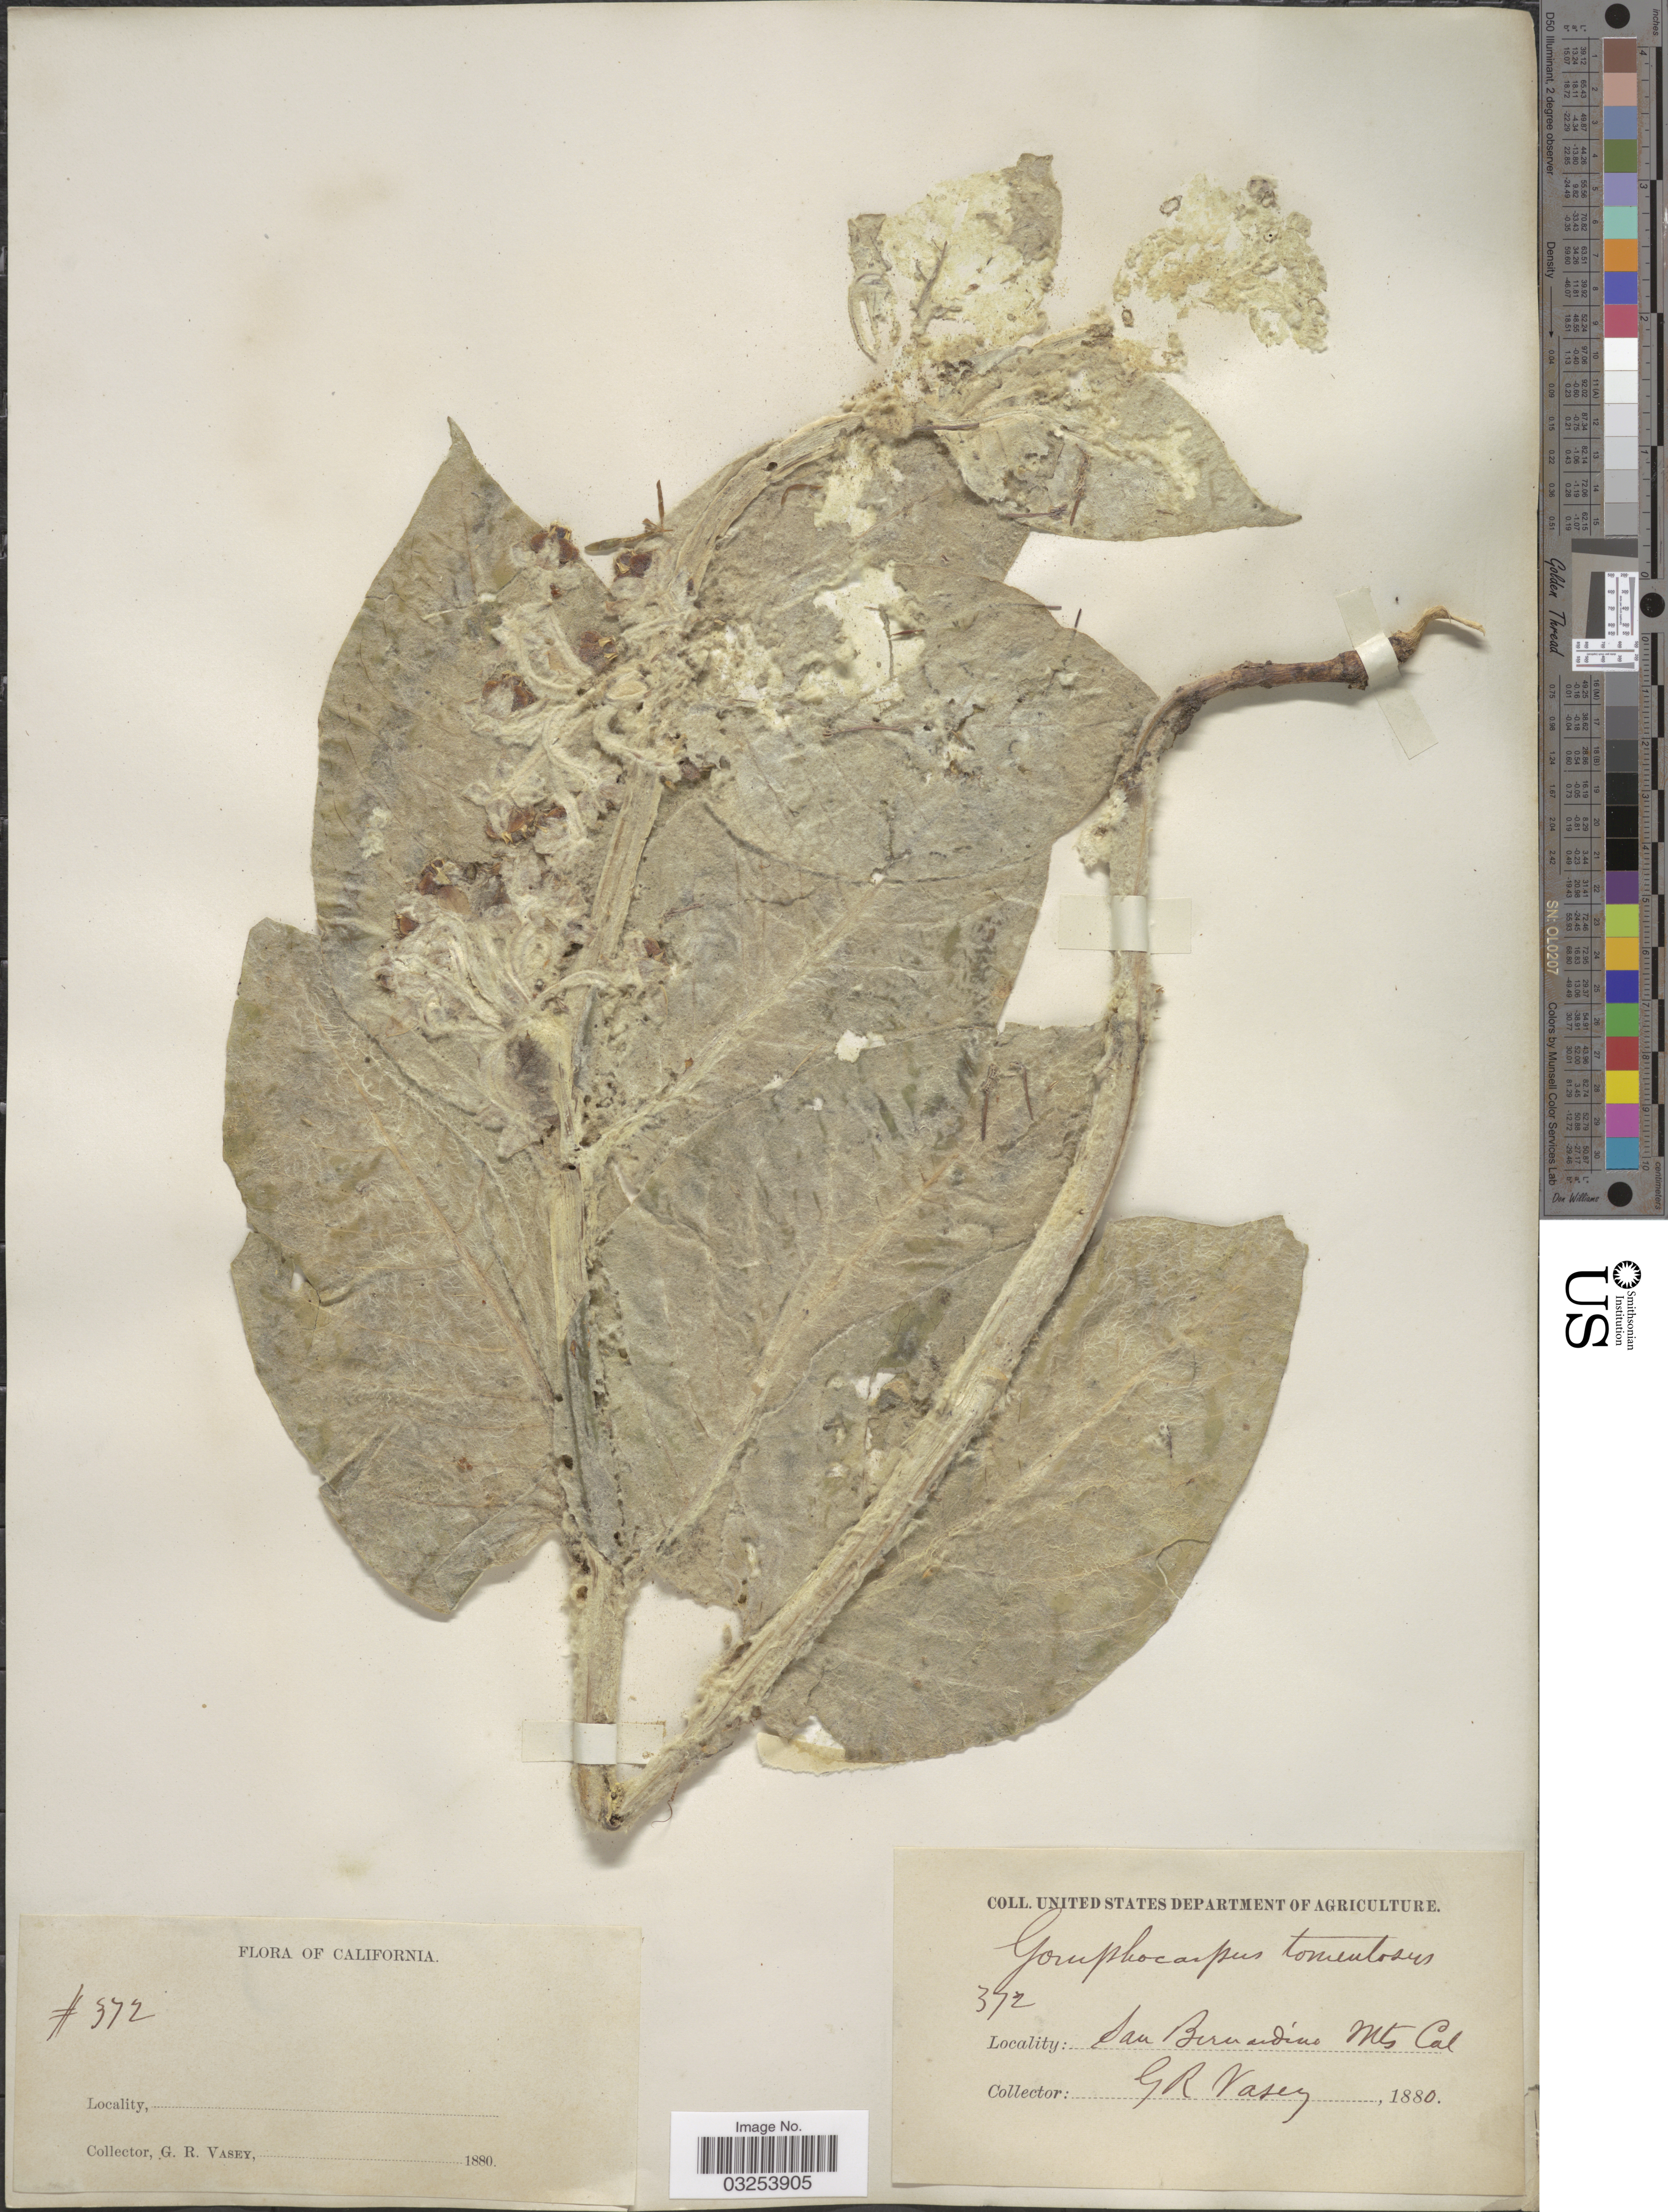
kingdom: Plantae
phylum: Tracheophyta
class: Magnoliopsida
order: Gentianales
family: Apocynaceae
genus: Asclepias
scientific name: Asclepias californica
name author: Greene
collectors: G. R. Vasey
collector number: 372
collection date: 1880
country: United States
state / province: California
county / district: San Bernardino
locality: San Bernardino Mts.